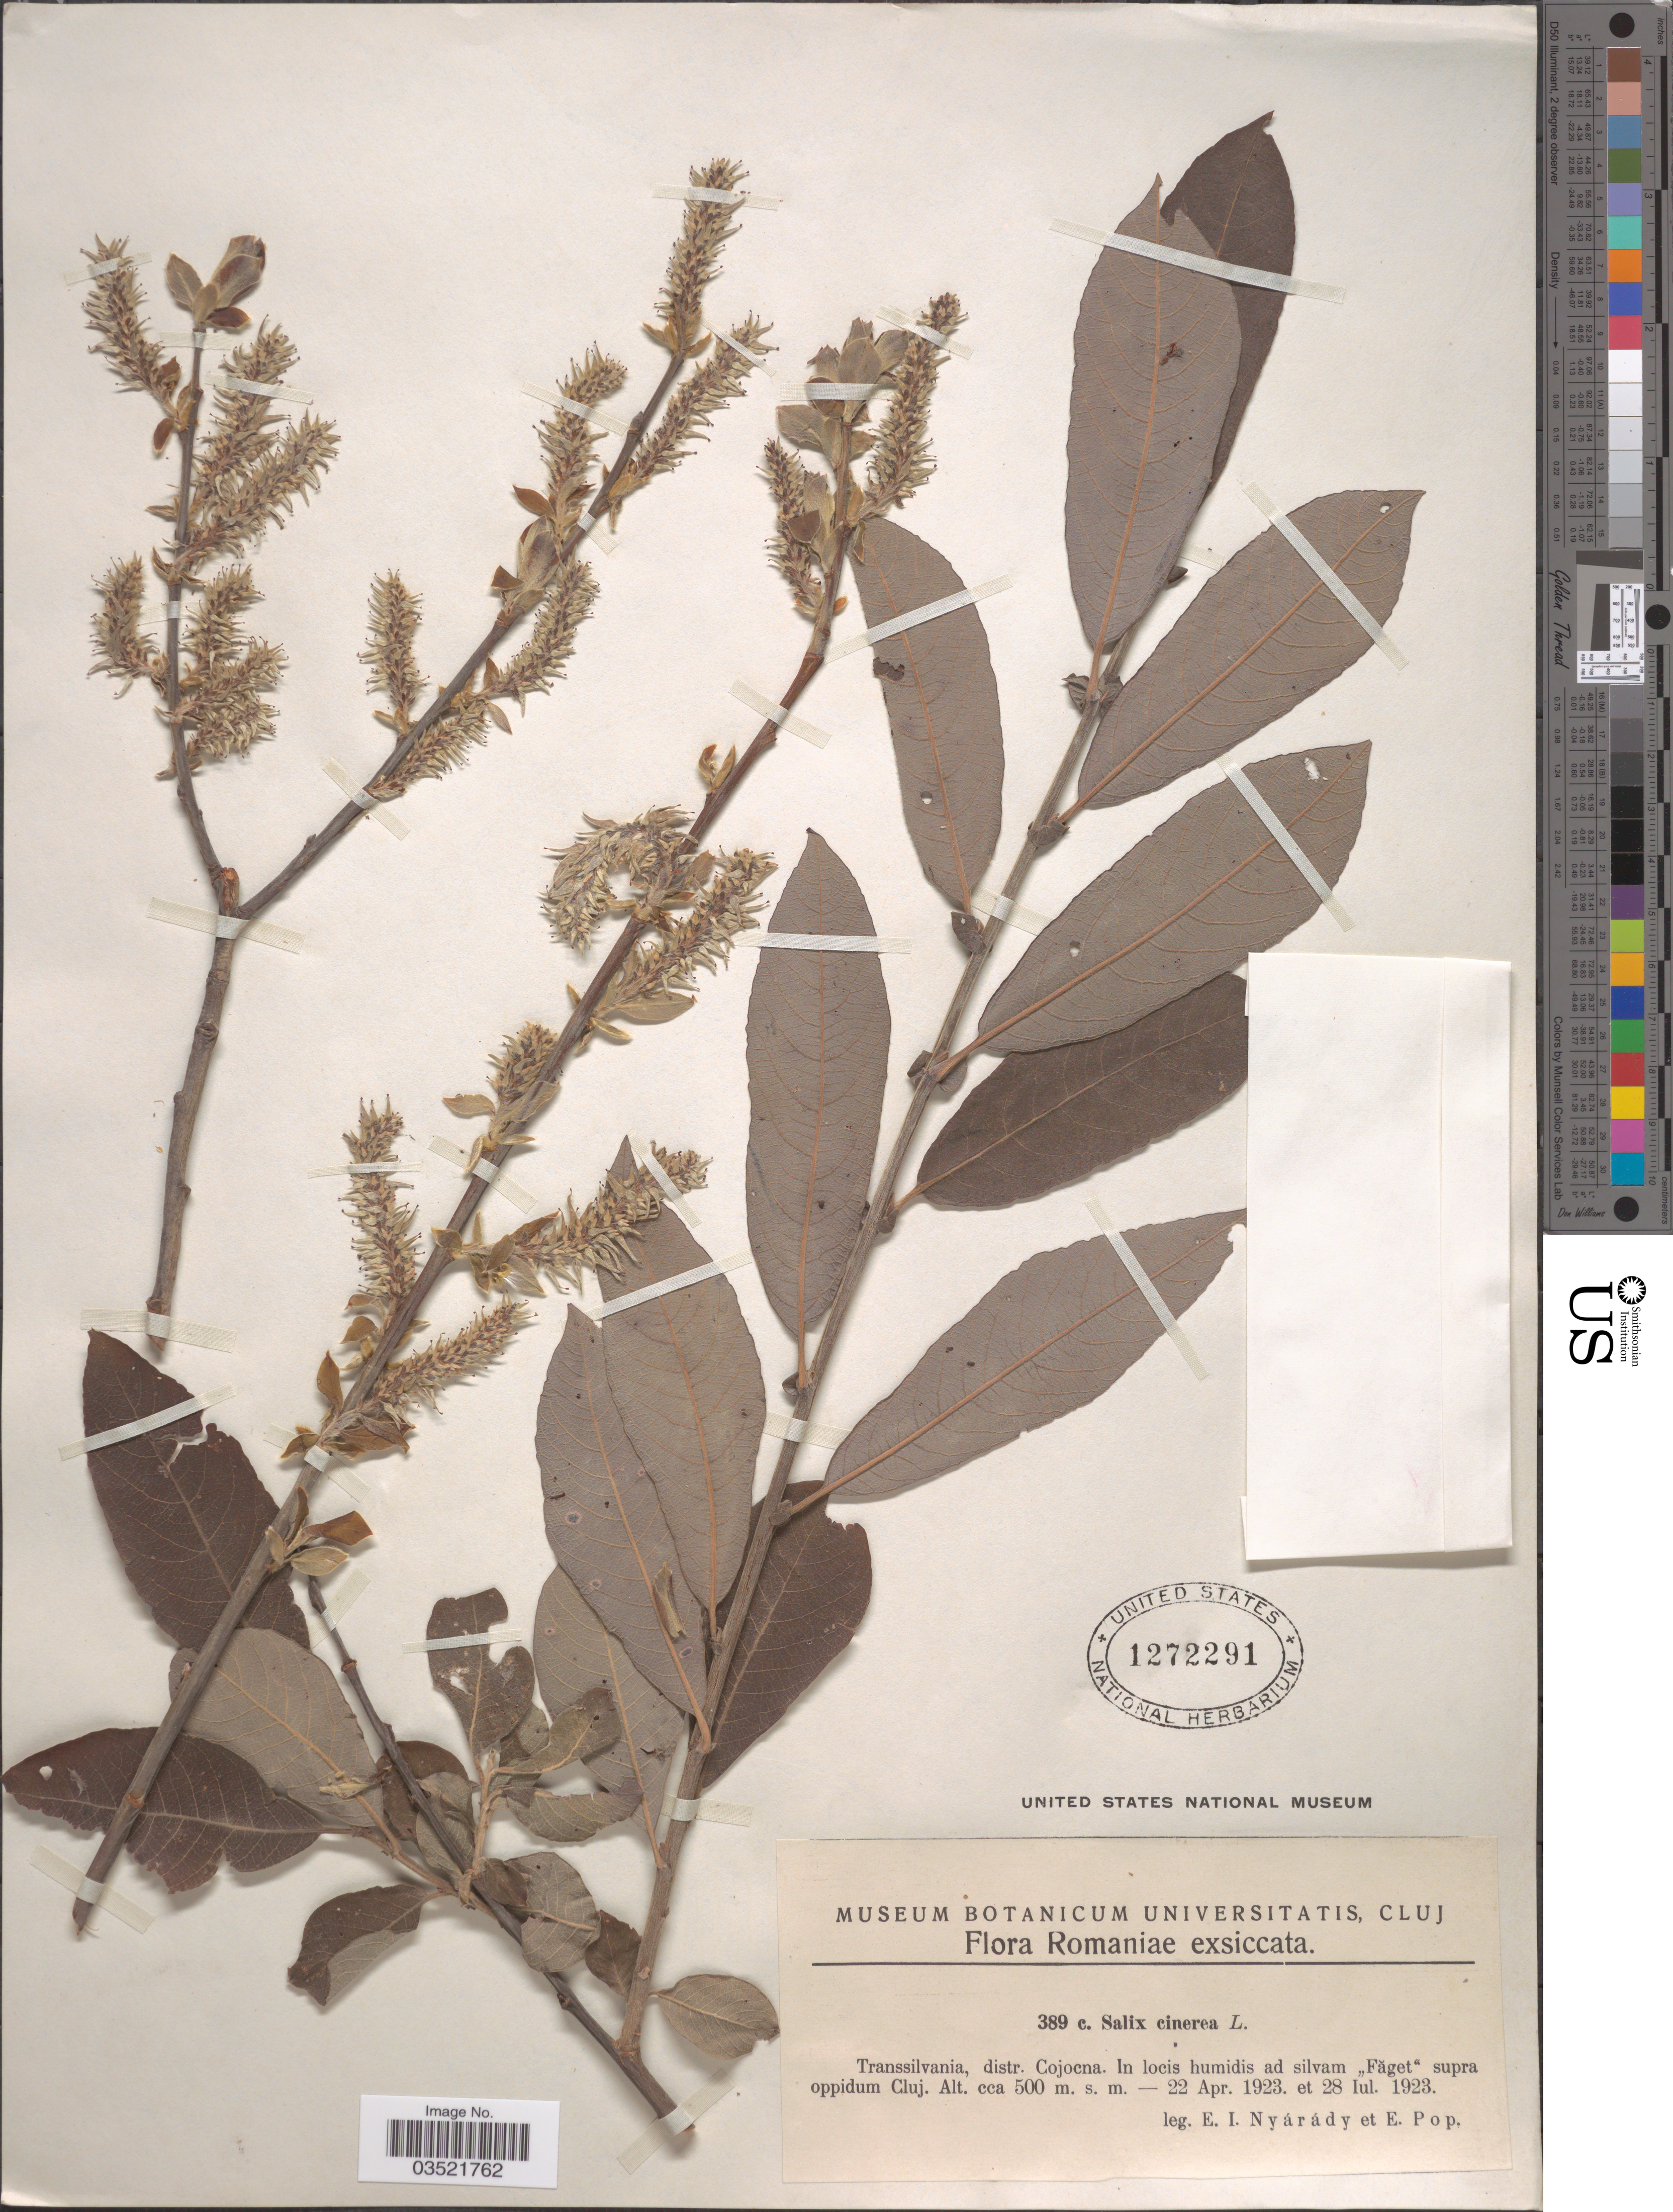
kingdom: Plantae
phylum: Tracheophyta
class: Magnoliopsida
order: Malpighiales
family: Salicaceae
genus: Salix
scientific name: Salix cinerea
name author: L.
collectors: E. Nyárády & E. Pop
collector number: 389c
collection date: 1923-04-22/1923-07-28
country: Romania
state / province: Cluj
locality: Romaniae. Transsilvania, distr. Cojocna. In locis humidis ad silvam "Făget" supra oppidum Cluj.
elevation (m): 500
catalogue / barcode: US 1272291